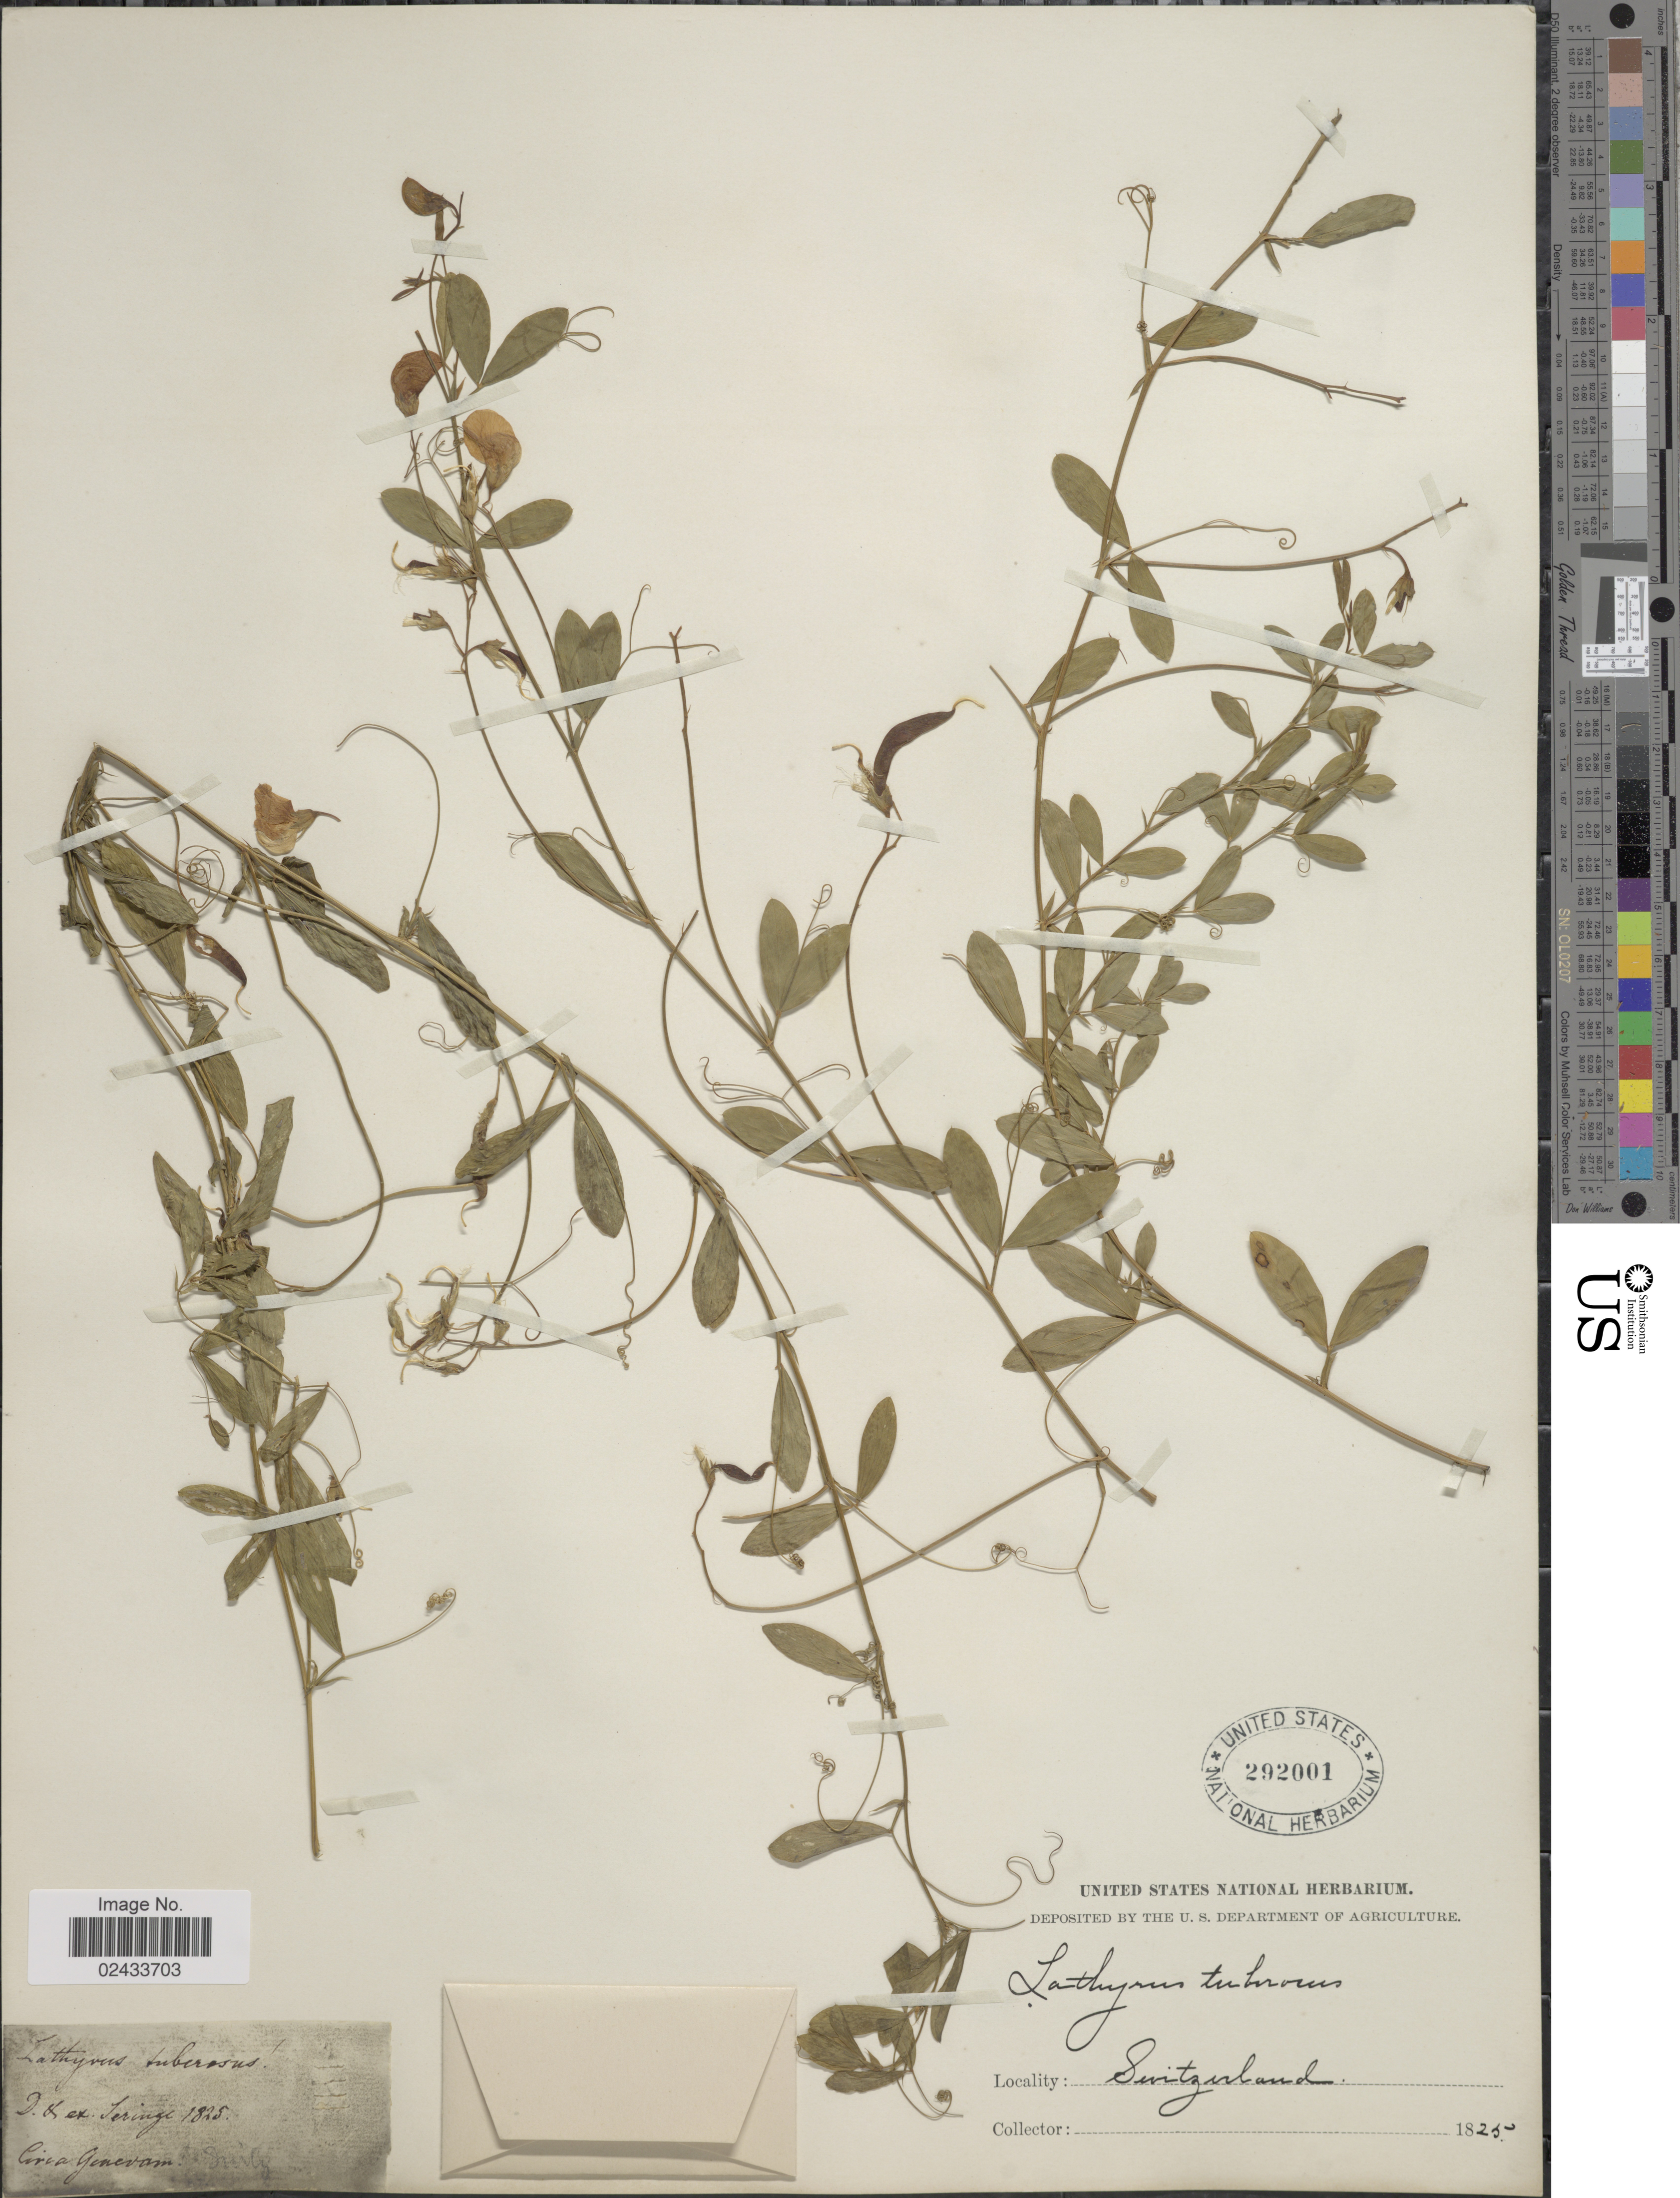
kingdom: Plantae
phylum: Tracheophyta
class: Magnoliopsida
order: Fabales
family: Fabaceae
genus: Lathyrus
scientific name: Lathyrus tuberosus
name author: L.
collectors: ex herb. Seringe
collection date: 1825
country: Switzerland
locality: Circa Genevam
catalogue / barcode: US 292001